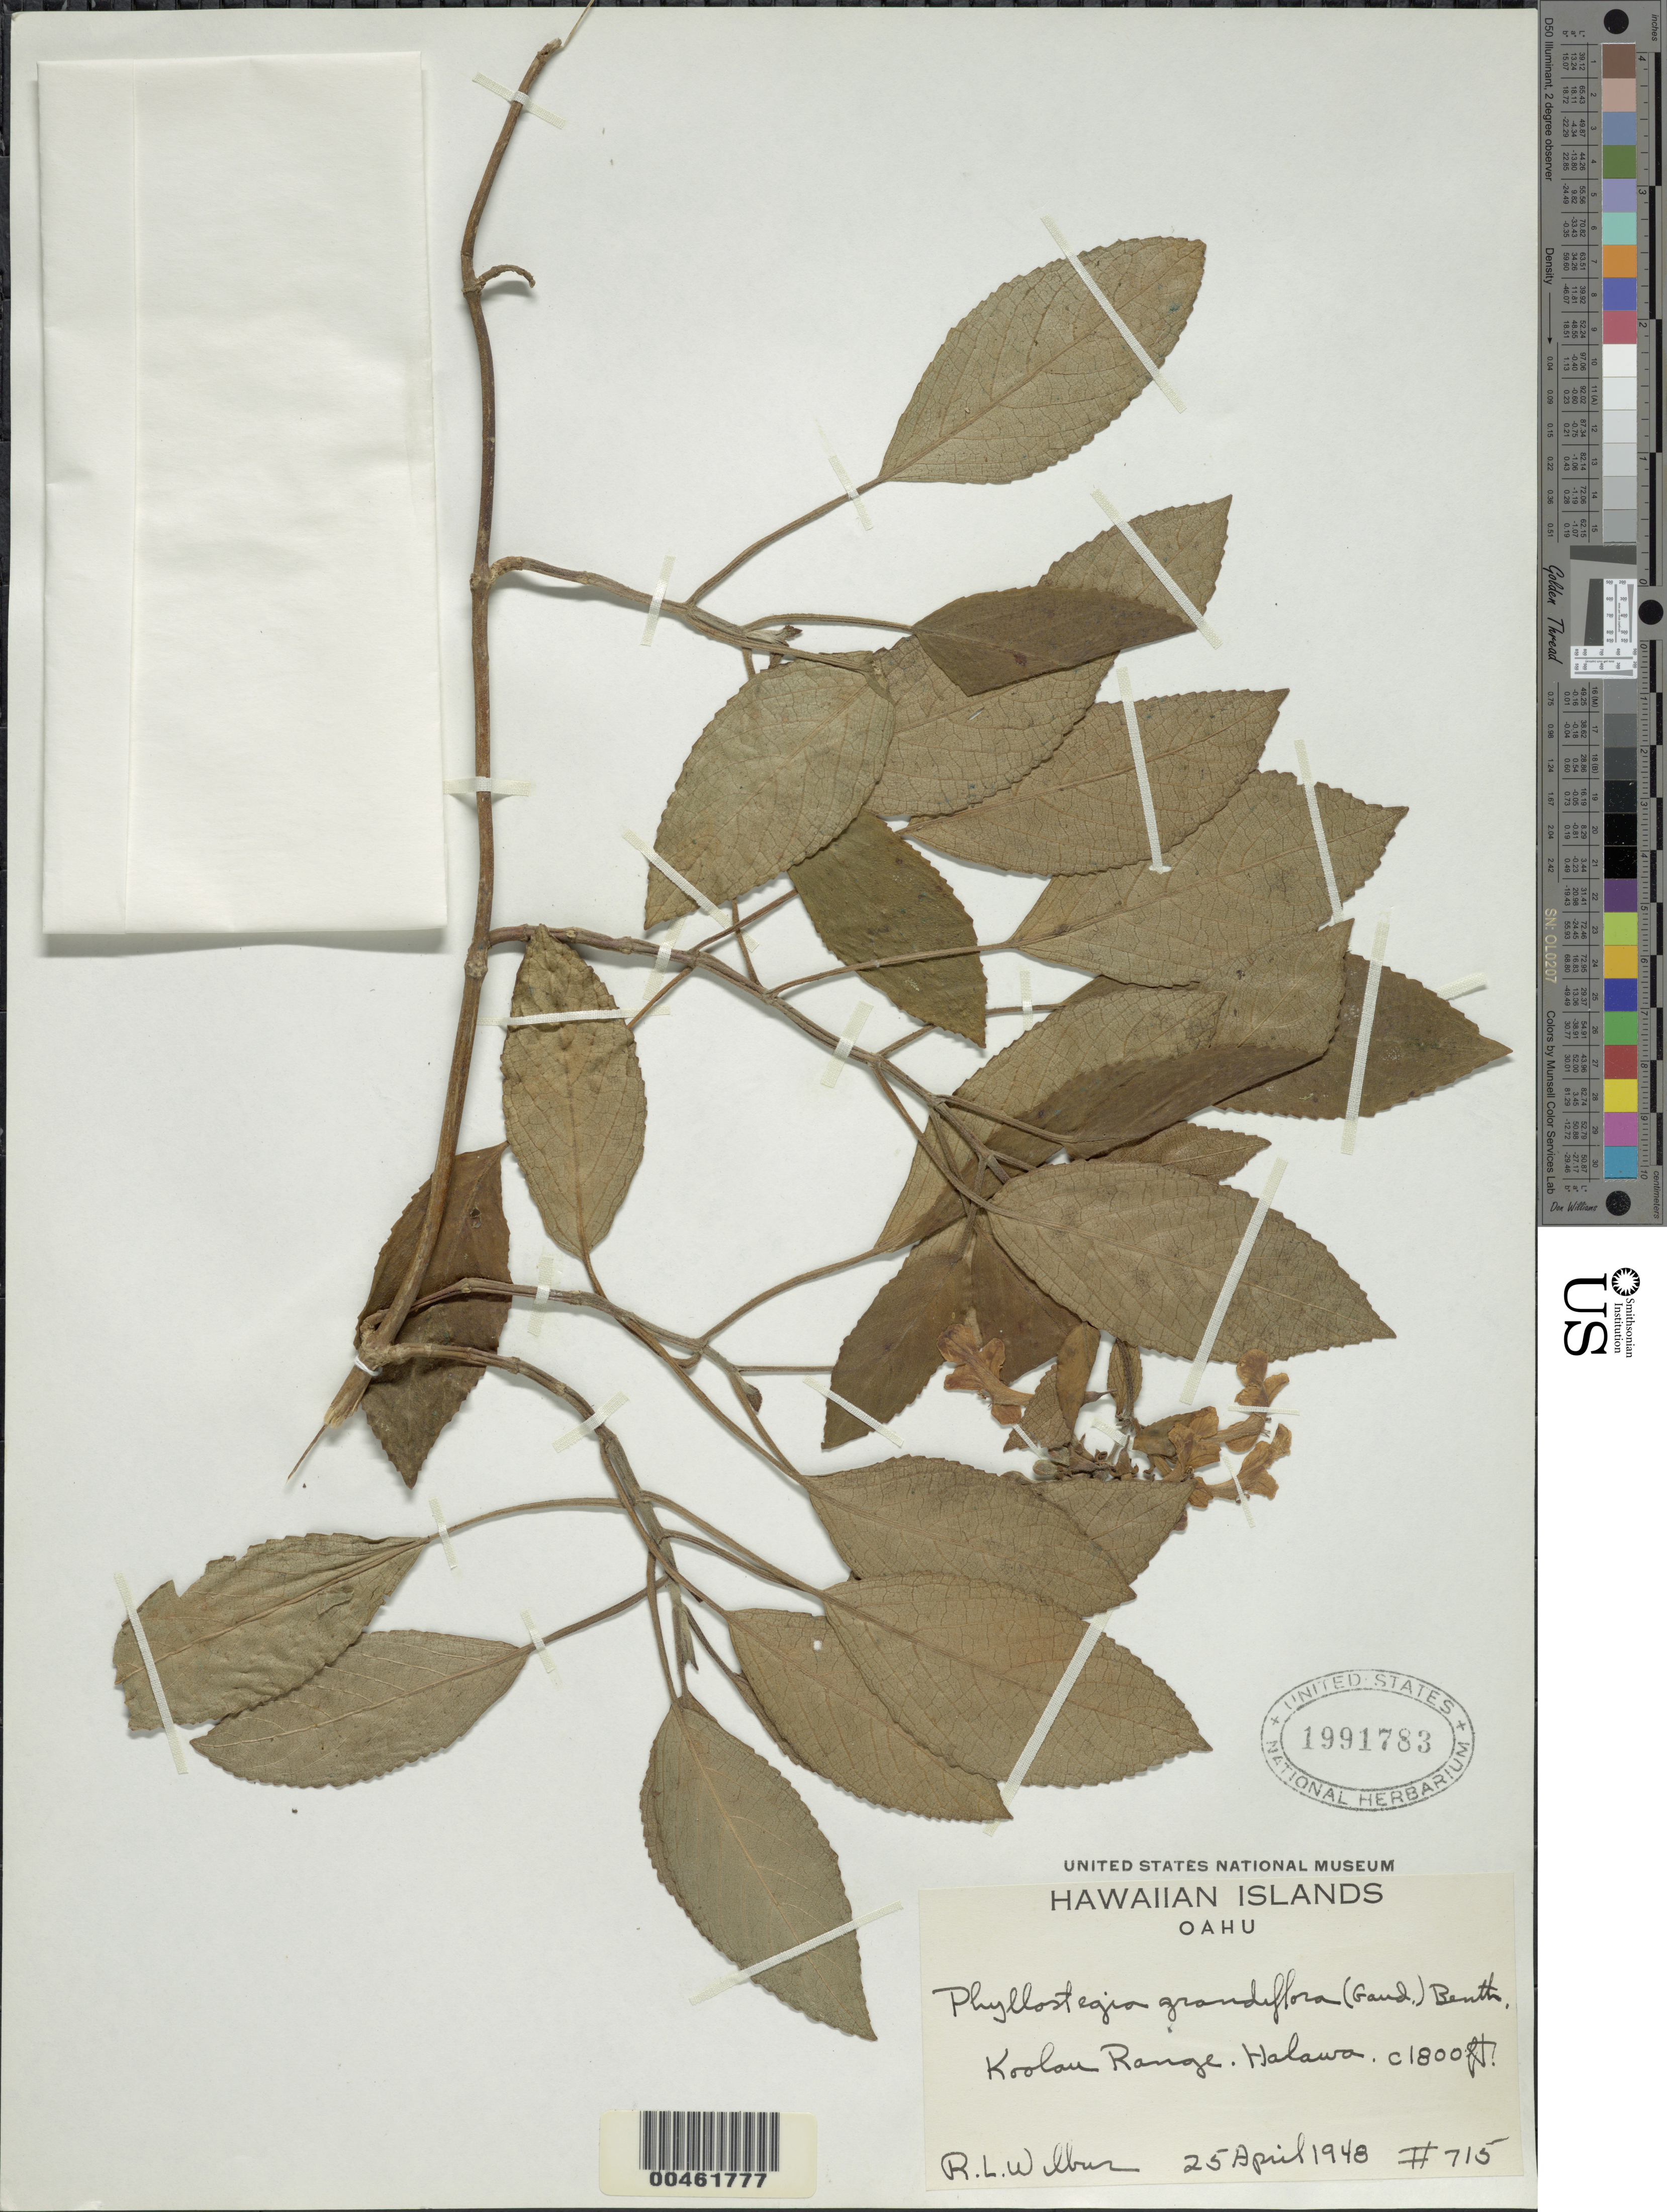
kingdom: Plantae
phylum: Tracheophyta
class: Magnoliopsida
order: Lamiales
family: Lamiaceae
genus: Phyllostegia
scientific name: Phyllostegia grandiflora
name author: (Gaudich.) Benth.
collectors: R. L. Wilbur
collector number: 715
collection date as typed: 25 Apr 1948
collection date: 1948-04-25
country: United States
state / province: Hawaii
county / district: Honolulu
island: Oahu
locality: Koolau Range, Halawa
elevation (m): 549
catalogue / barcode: US 1991783